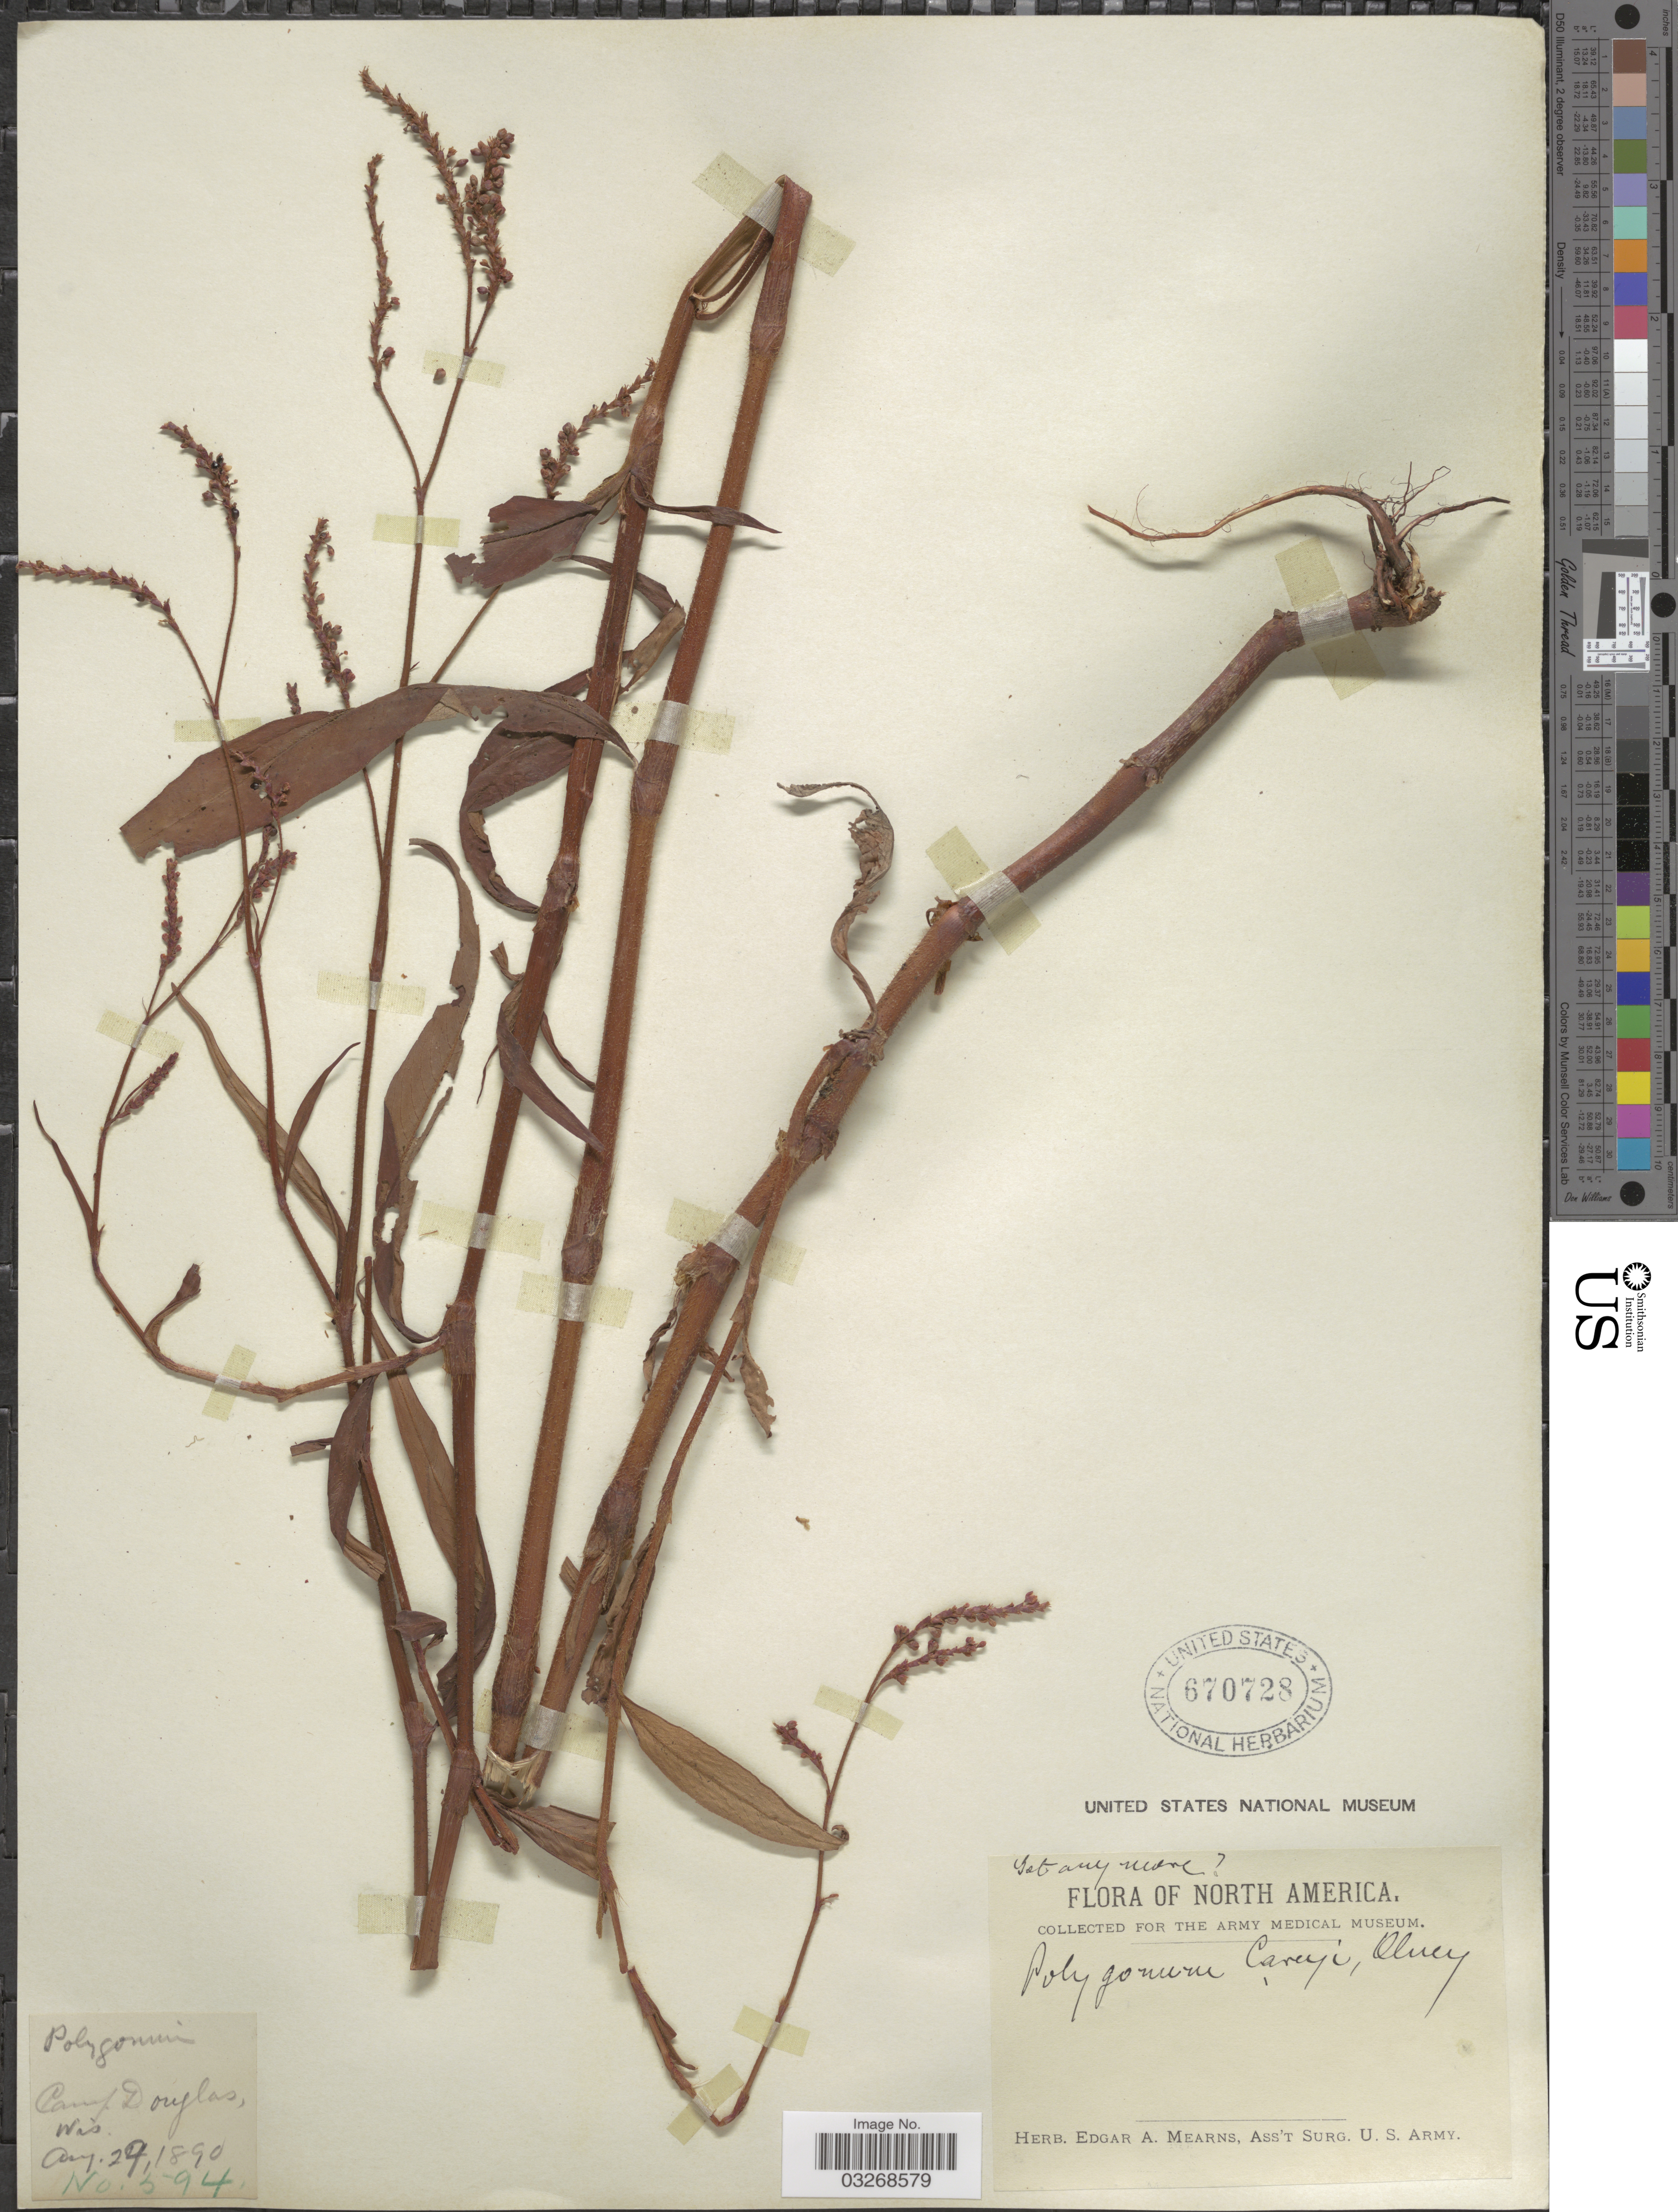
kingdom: Plantae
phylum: Tracheophyta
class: Magnoliopsida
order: Caryophyllales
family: Polygonaceae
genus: Persicaria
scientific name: Persicaria careyi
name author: (Olney) Greene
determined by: Atha, D. E.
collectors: ex herb. Edgar A. Mearns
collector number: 594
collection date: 1890-08-29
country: United States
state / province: Wisconsin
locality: Camp Douglas.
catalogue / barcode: US 670728